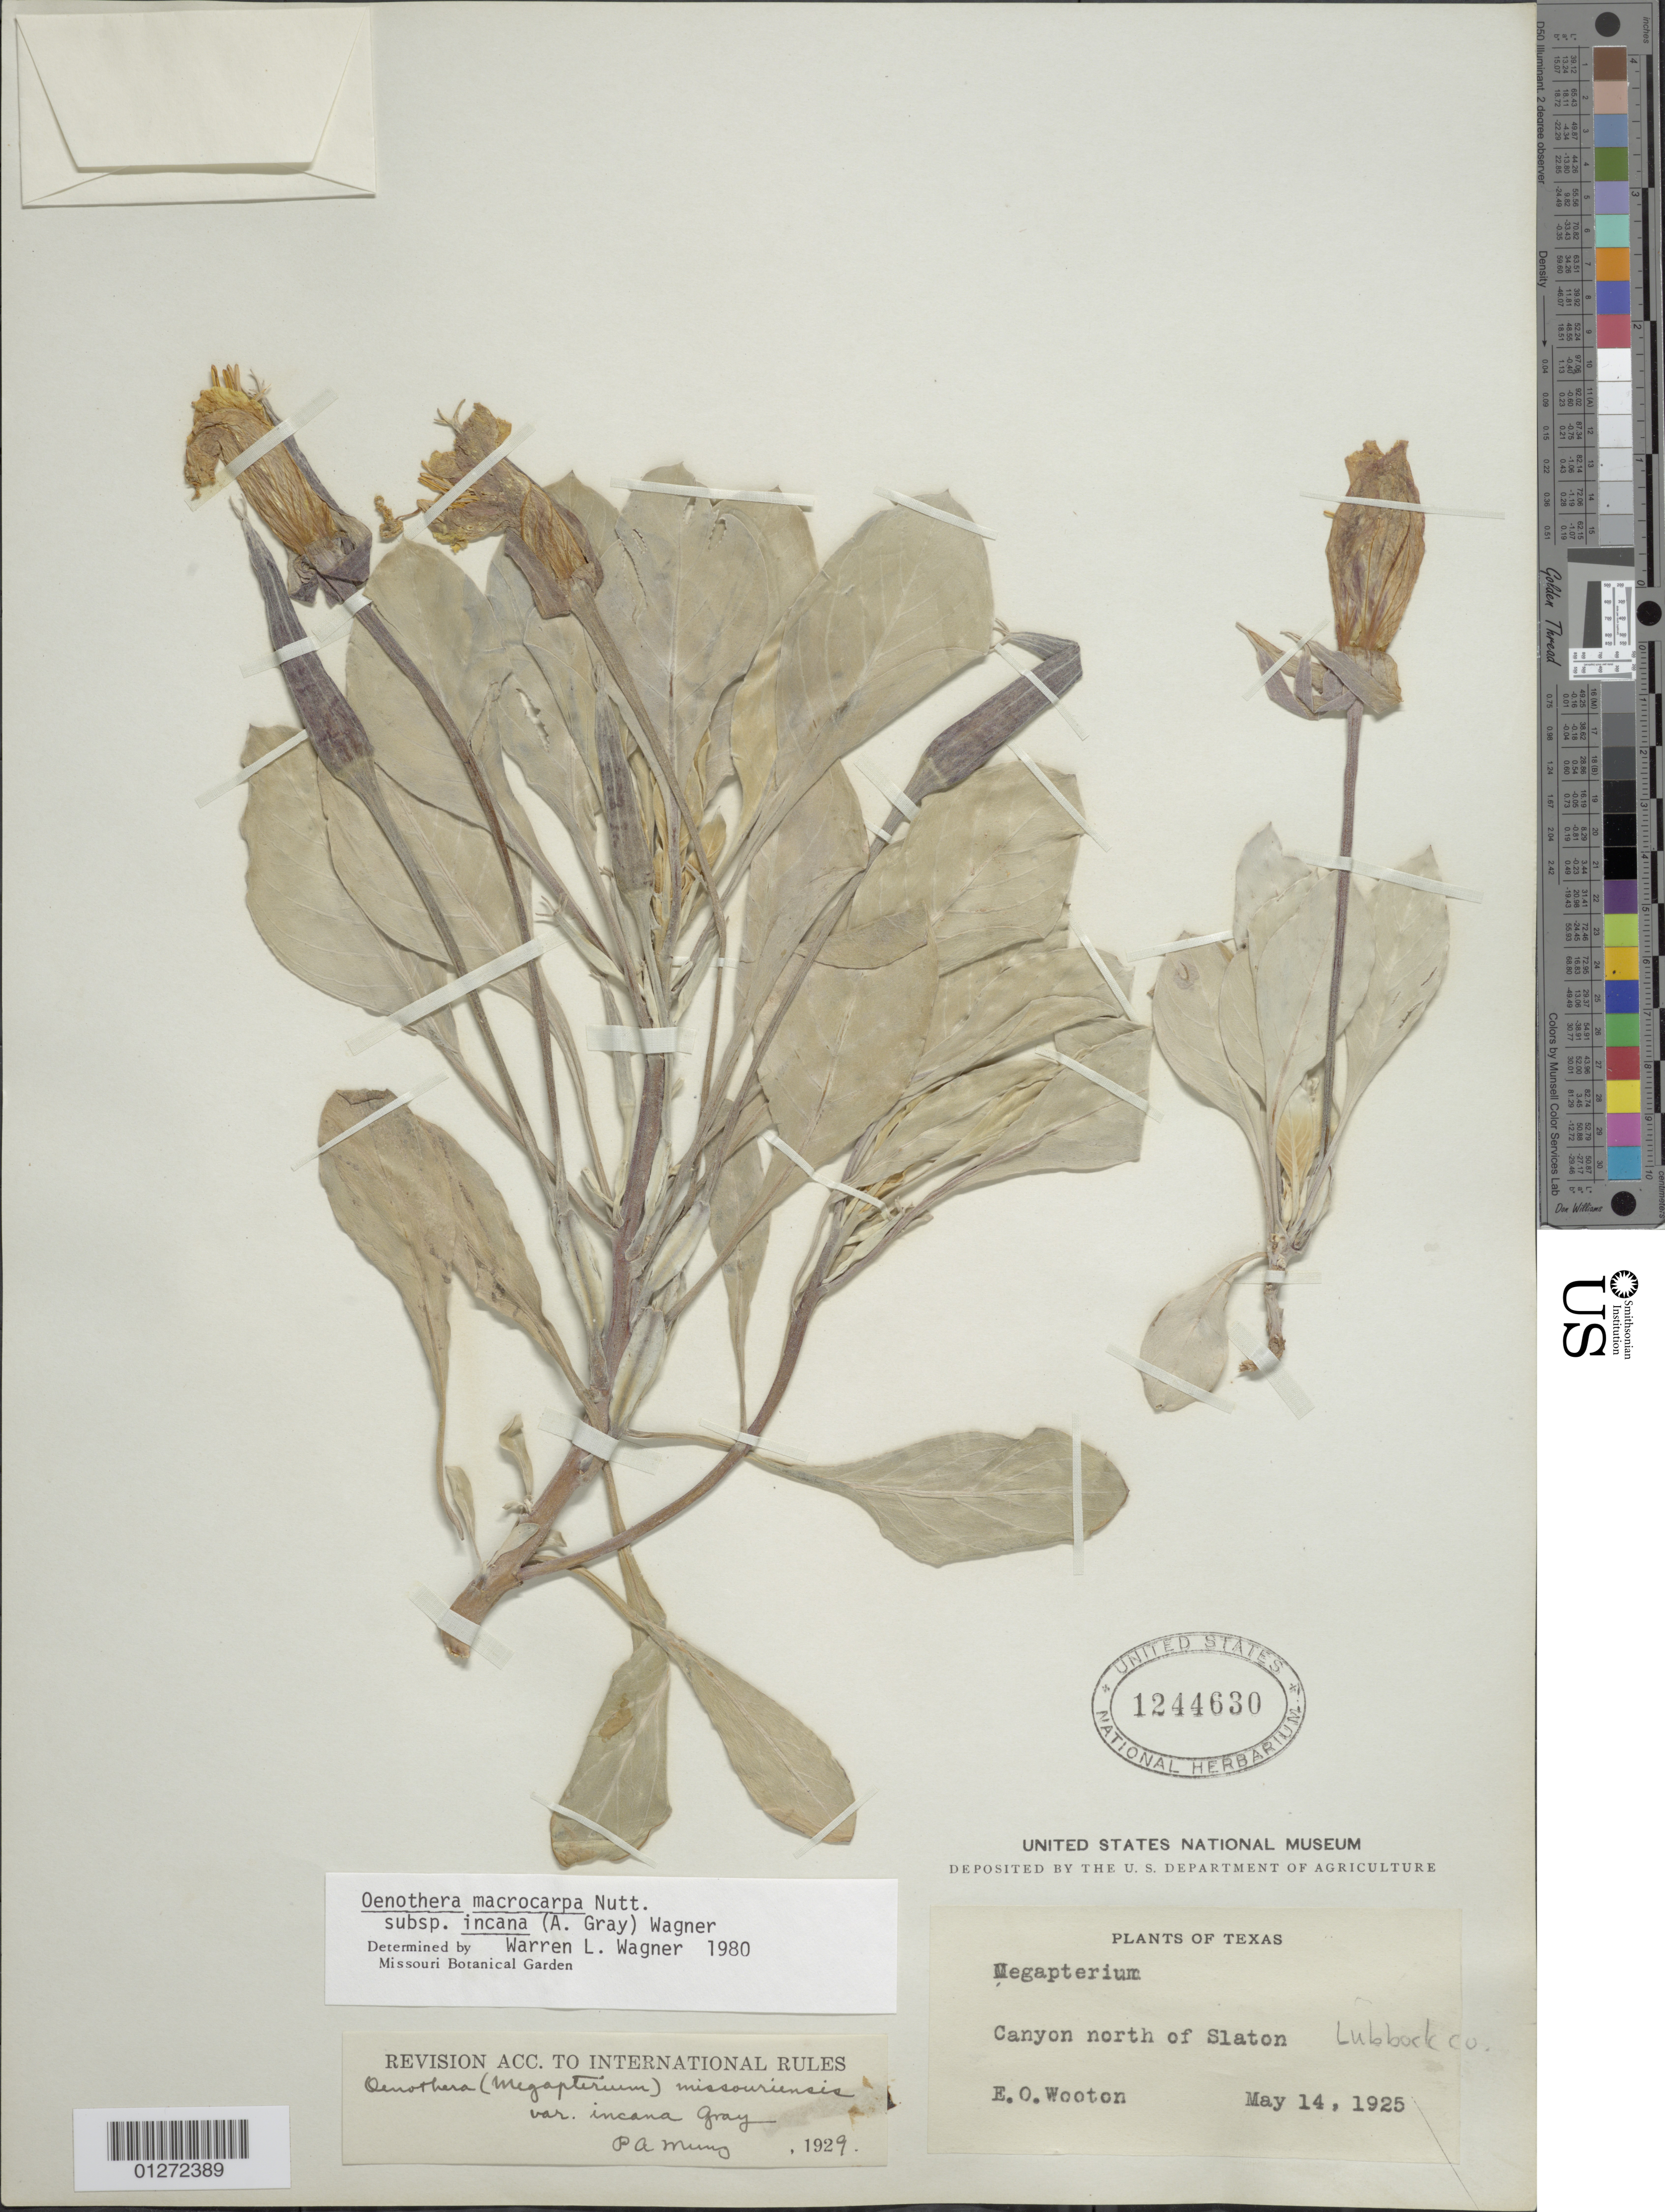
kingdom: Plantae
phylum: Tracheophyta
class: Magnoliopsida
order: Myrtales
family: Onagraceae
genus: Oenothera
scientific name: Oenothera macrocarpa subsp. incana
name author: (A. Gray) W.L. Wagner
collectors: E. O. Wooton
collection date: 1925-05-14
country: United States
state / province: Texas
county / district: Lubbock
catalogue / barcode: US 1244630